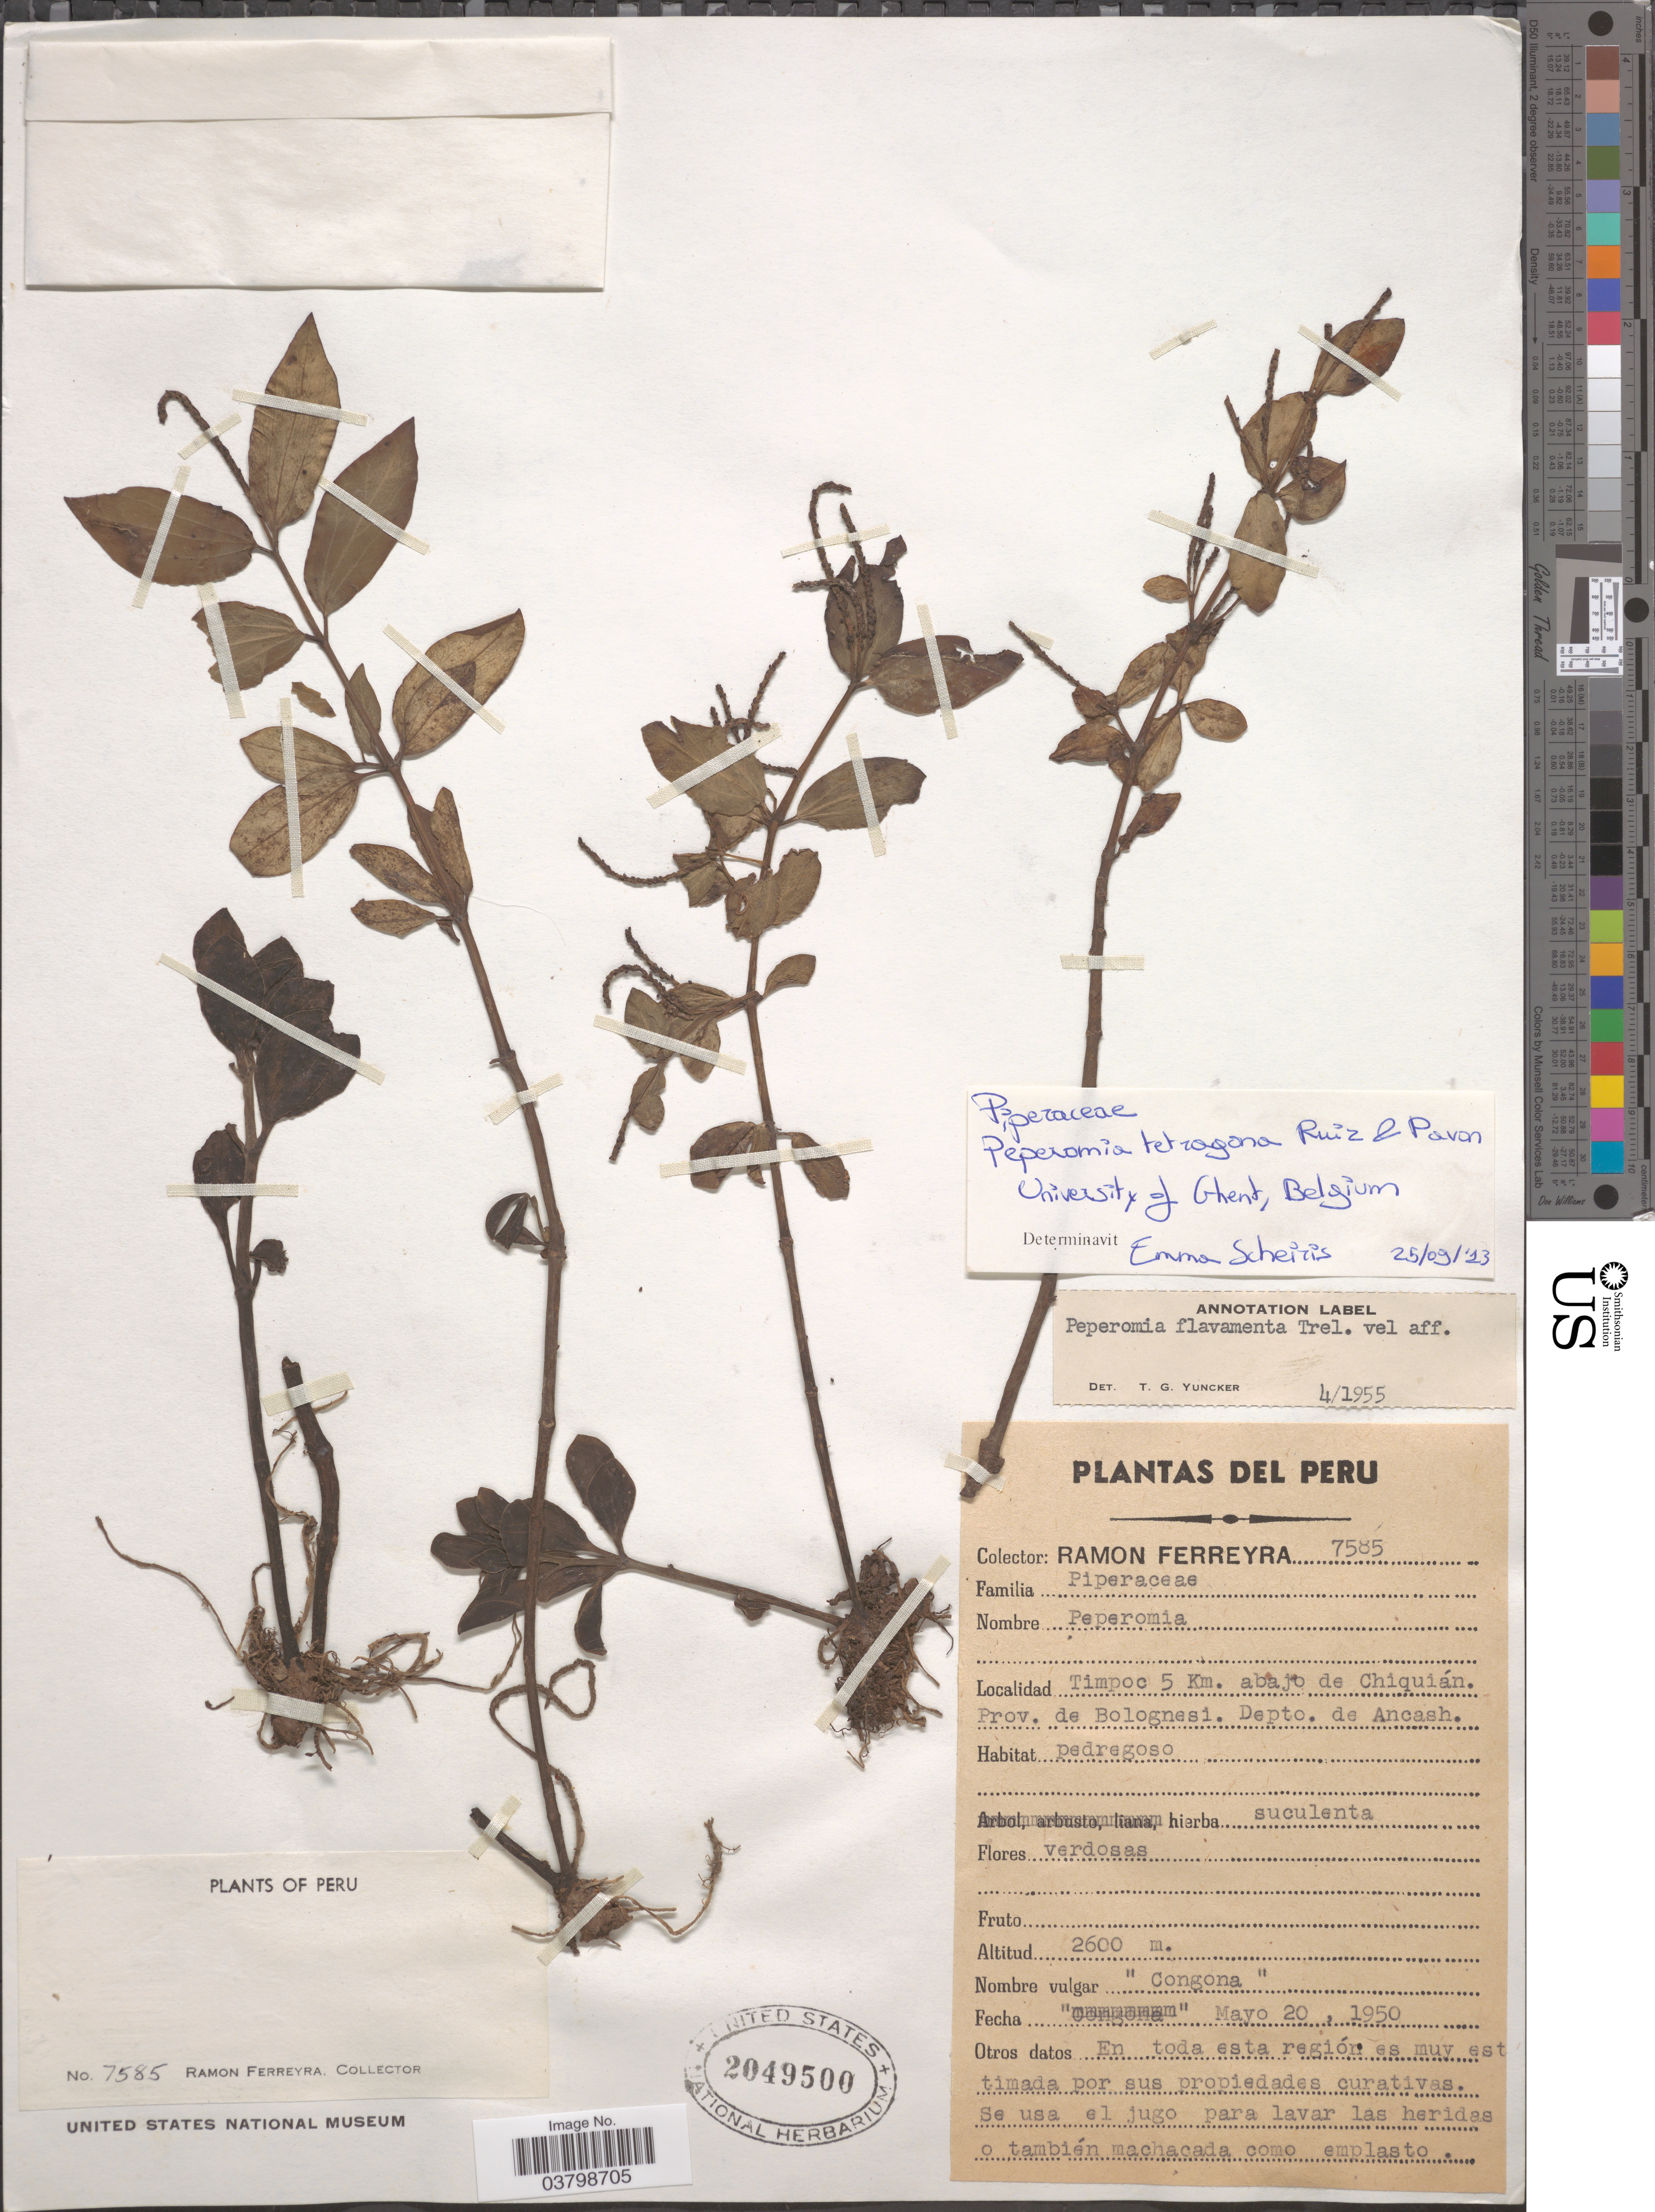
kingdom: Plantae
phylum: Tracheophyta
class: Magnoliopsida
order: Piperales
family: Piperaceae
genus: Peperomia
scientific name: Peperomia tetragona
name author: Ruiz & Pav.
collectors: R. A. Ferreyra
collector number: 7585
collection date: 1950-05-20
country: Peru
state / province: Ancash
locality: Timpoc 5 Km. abajo de Chiquián. Prov. de Bolognesi. Depto. de Ancash.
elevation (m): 2600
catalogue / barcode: US 2049500